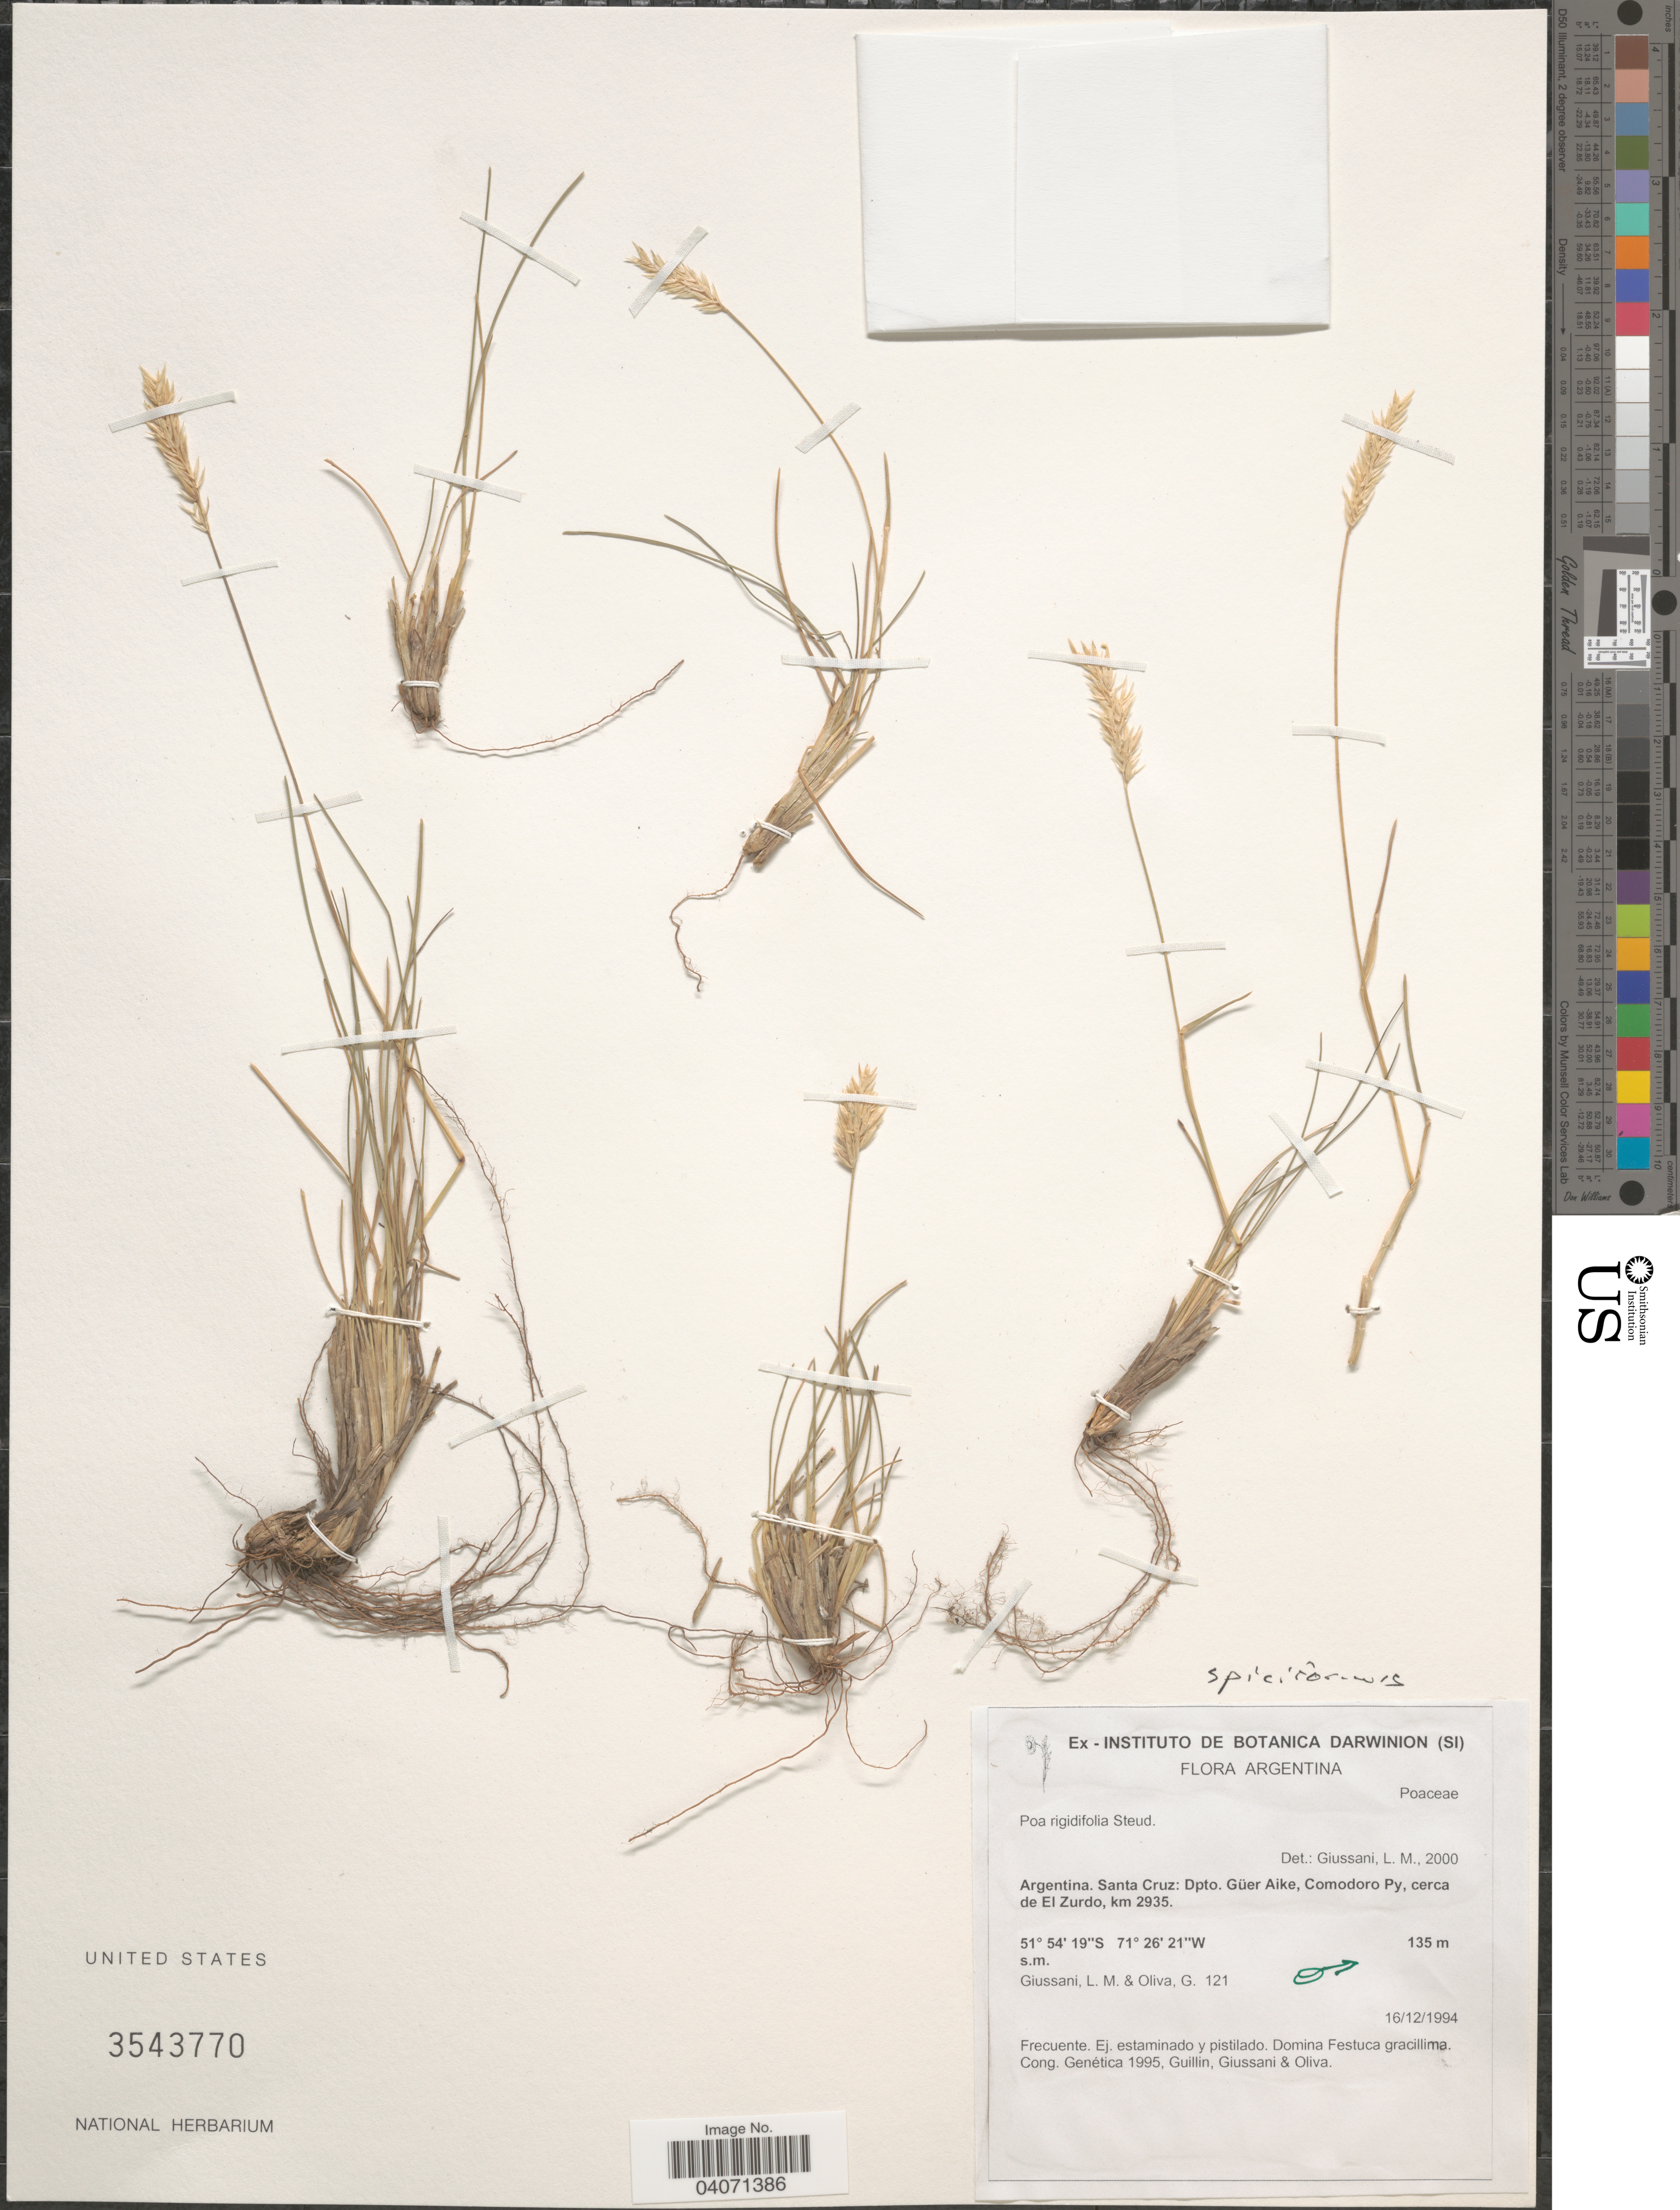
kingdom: Plantae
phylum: Tracheophyta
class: Liliopsida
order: Poales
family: Poaceae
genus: Poa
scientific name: Poa spiciformis var. spiciformis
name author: Steud.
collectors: L. Giussani & G. Oliva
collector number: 121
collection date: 1994-12-16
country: Argentina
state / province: Santa Cruz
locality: Dpto. Güer Aike, Comodoro Py, cerca de El Zurdo, km 2935.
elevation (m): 135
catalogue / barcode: US 3543770